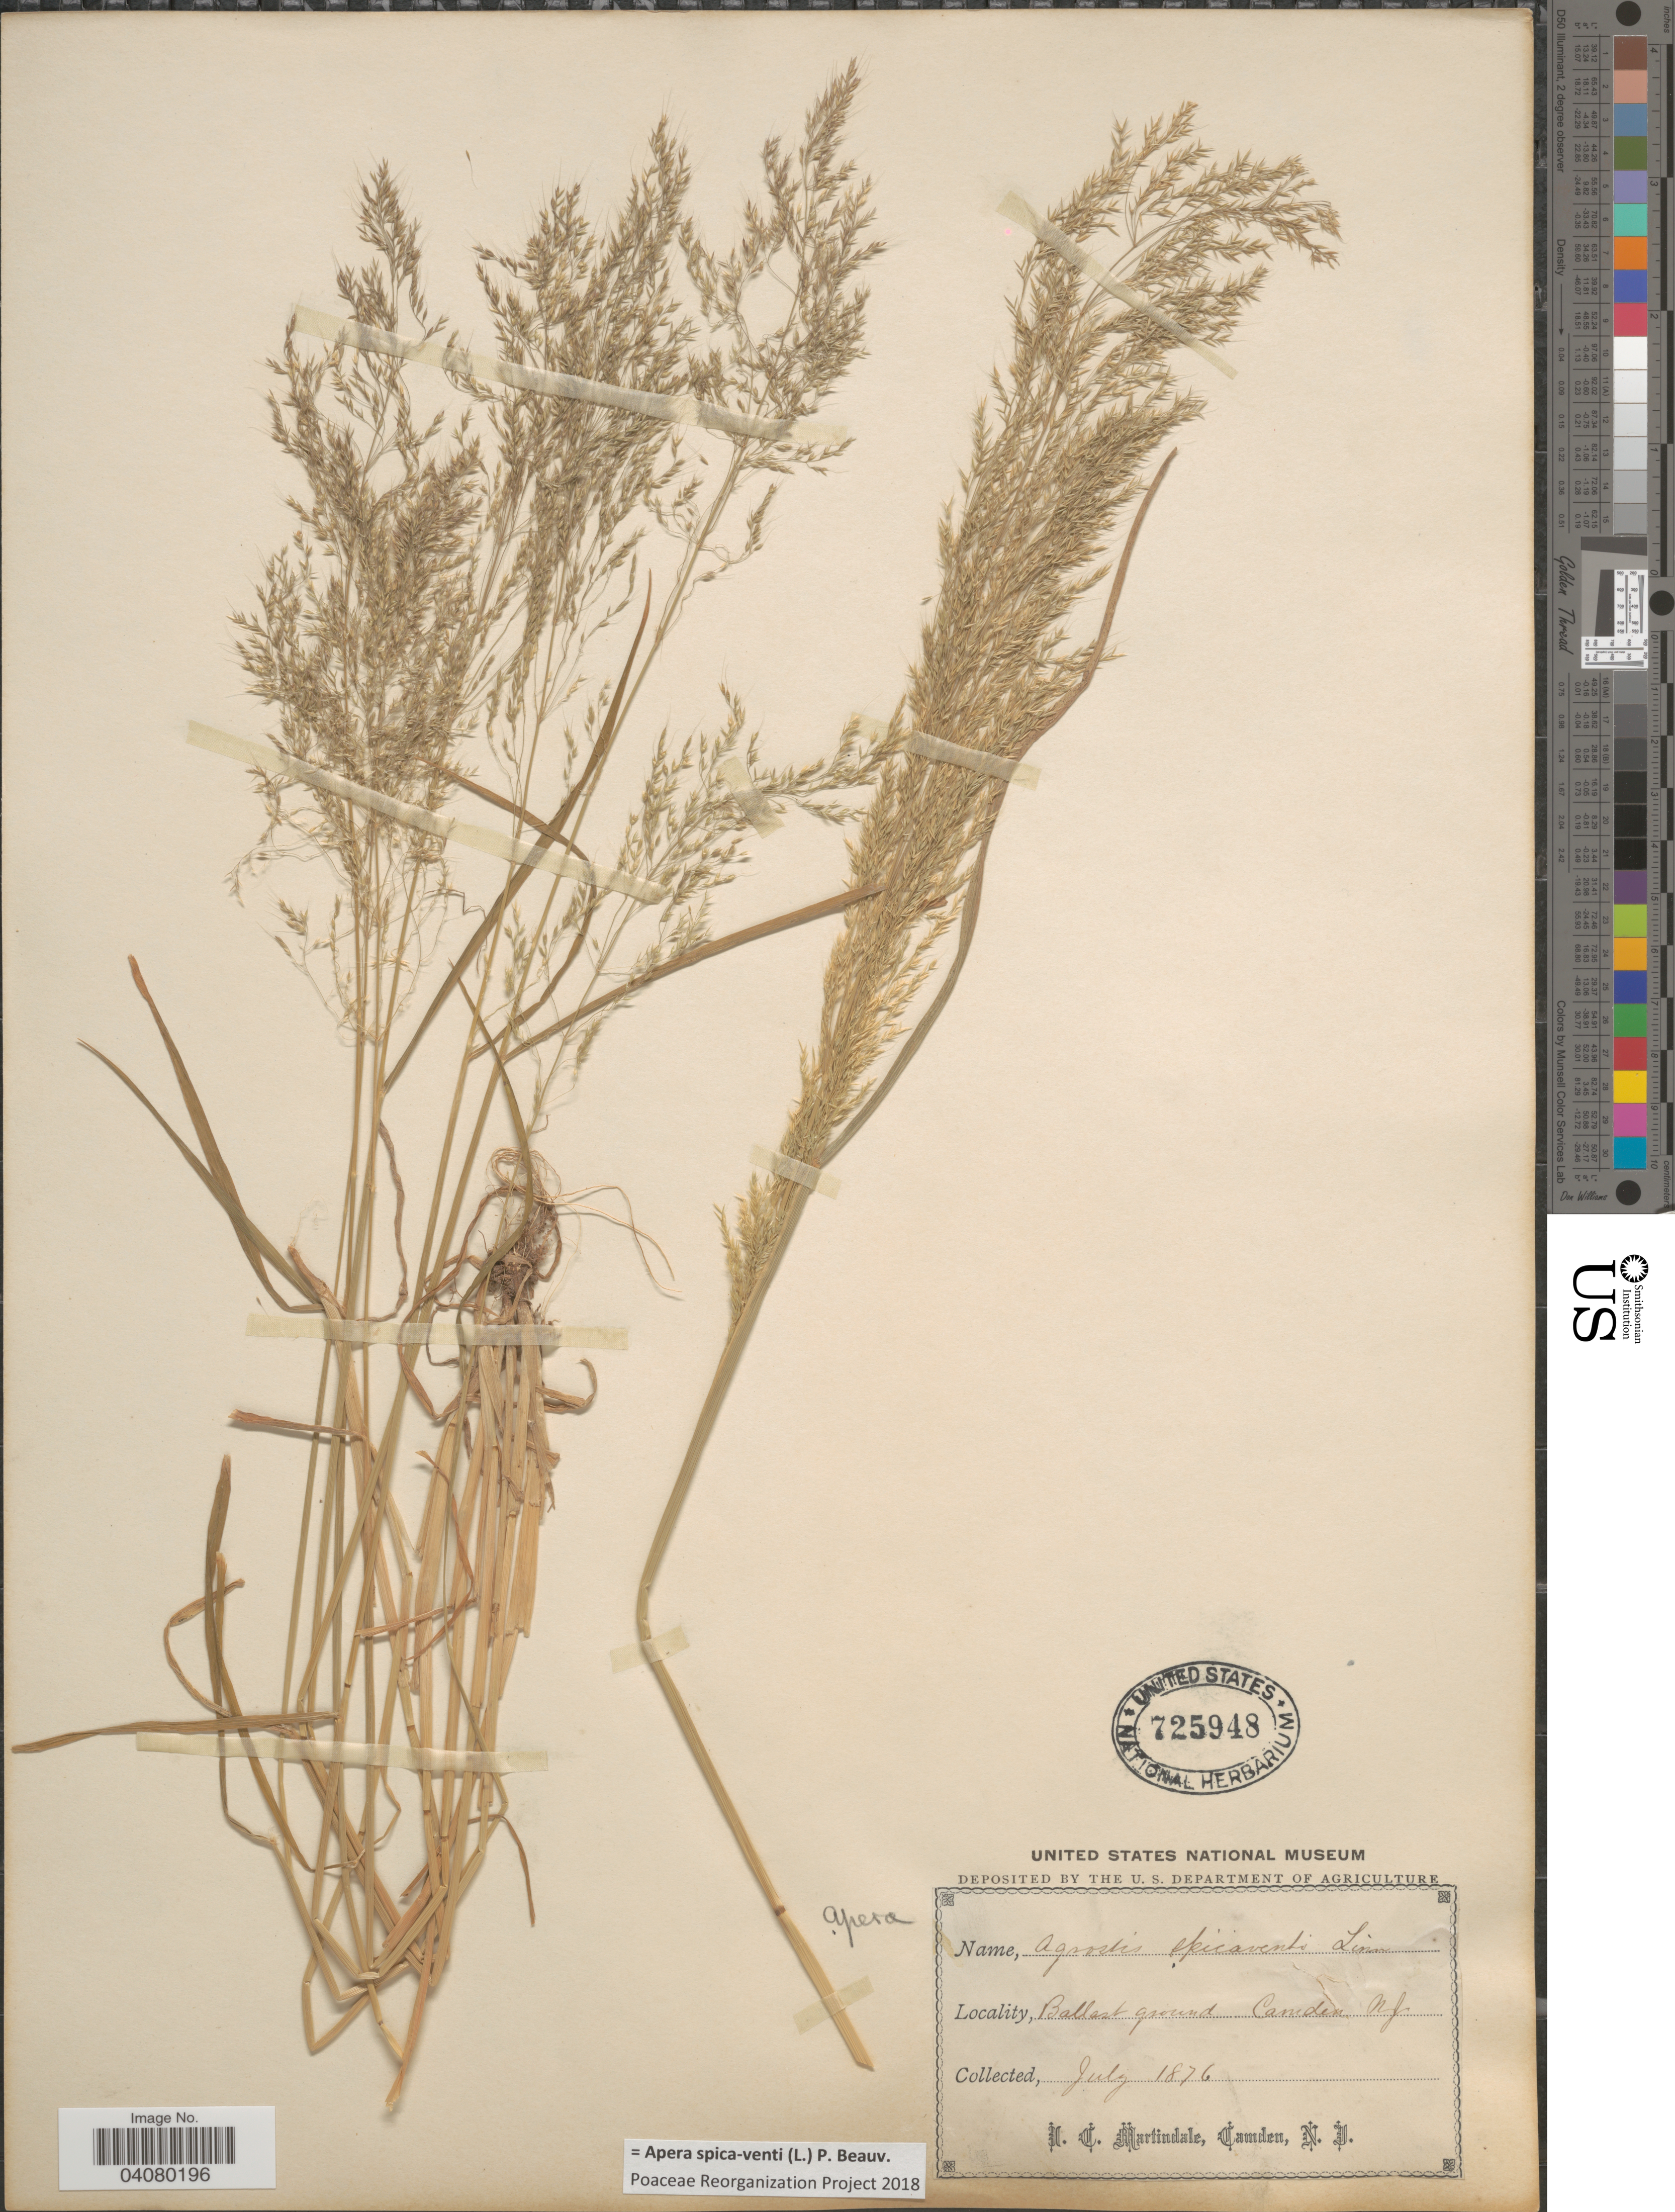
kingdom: Plantae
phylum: Tracheophyta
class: Liliopsida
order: Poales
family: Poaceae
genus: Apera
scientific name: Apera spica-venti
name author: (L.) P. Beauv.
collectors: I. C. Martindale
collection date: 1876-07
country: United States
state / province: New Jersey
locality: Ballast ground. Camden.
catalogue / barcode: US 725948